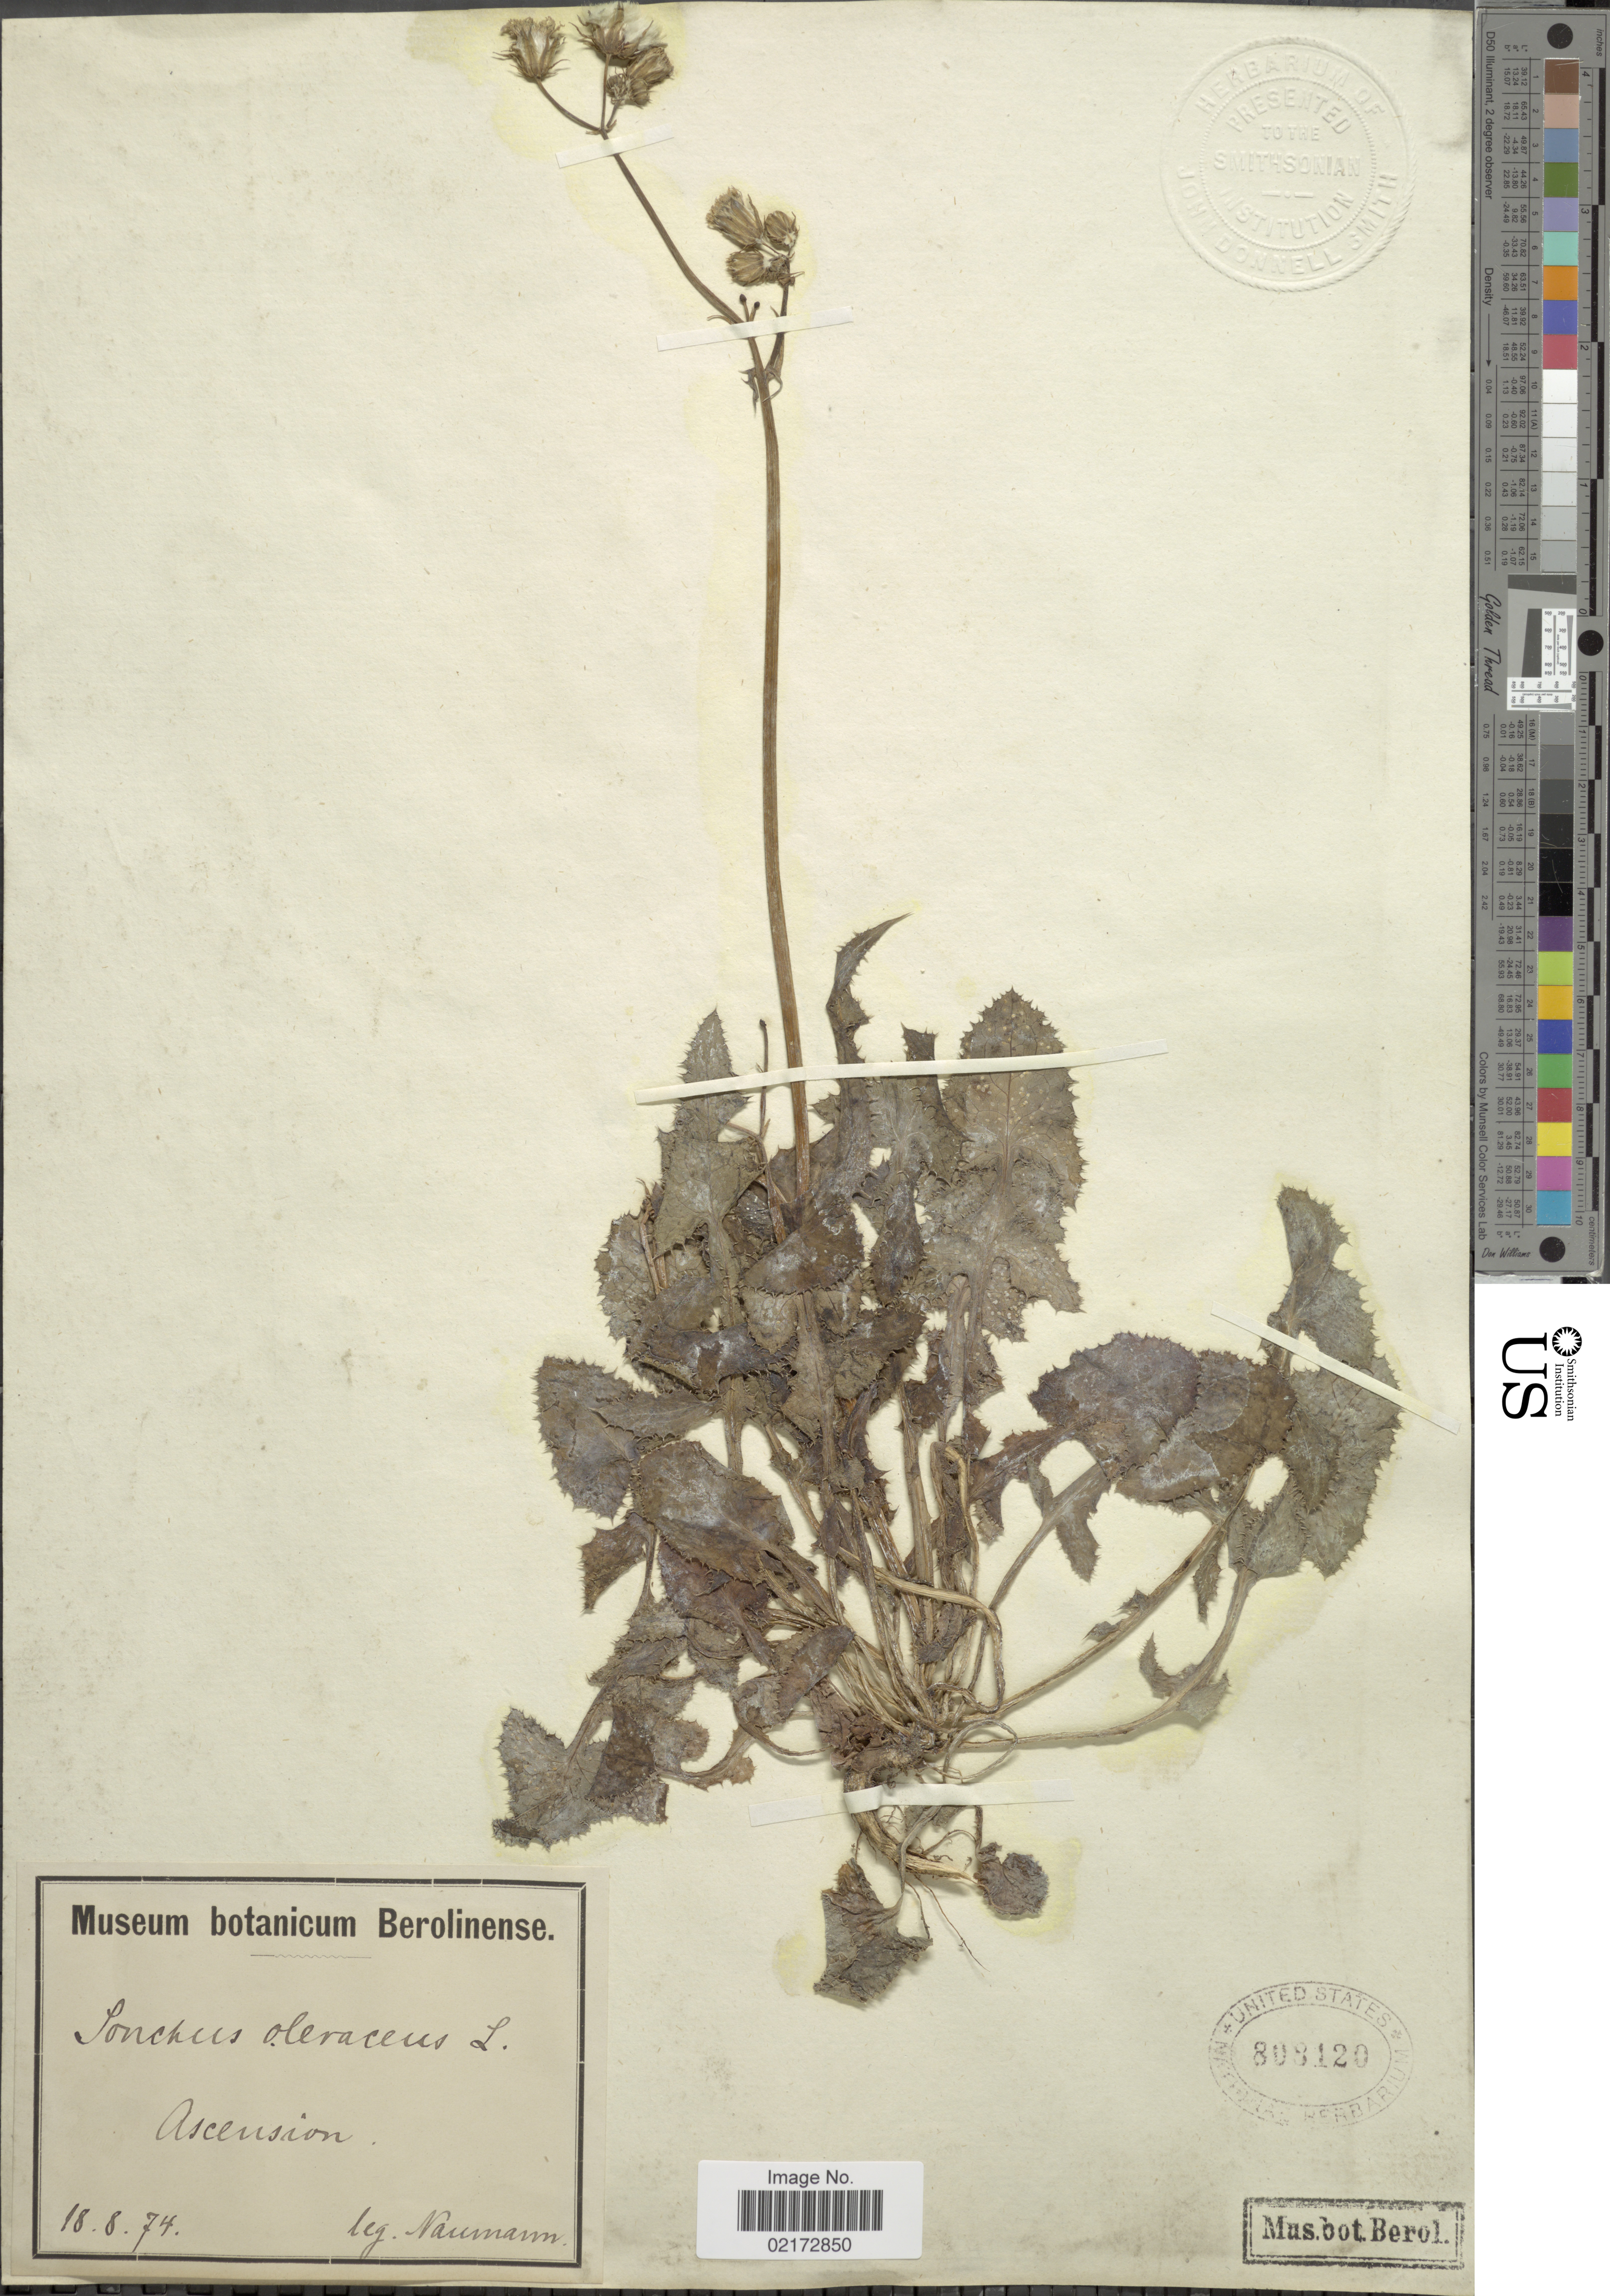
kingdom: Plantae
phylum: Tracheophyta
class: Magnoliopsida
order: Asterales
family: Asteraceae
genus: Sonchus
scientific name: Sonchus oleraceus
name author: L.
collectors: -. Naumann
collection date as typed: Transcribed d/m/y: 18/8/74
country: St. Helena Islands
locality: Ascension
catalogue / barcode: US 808120